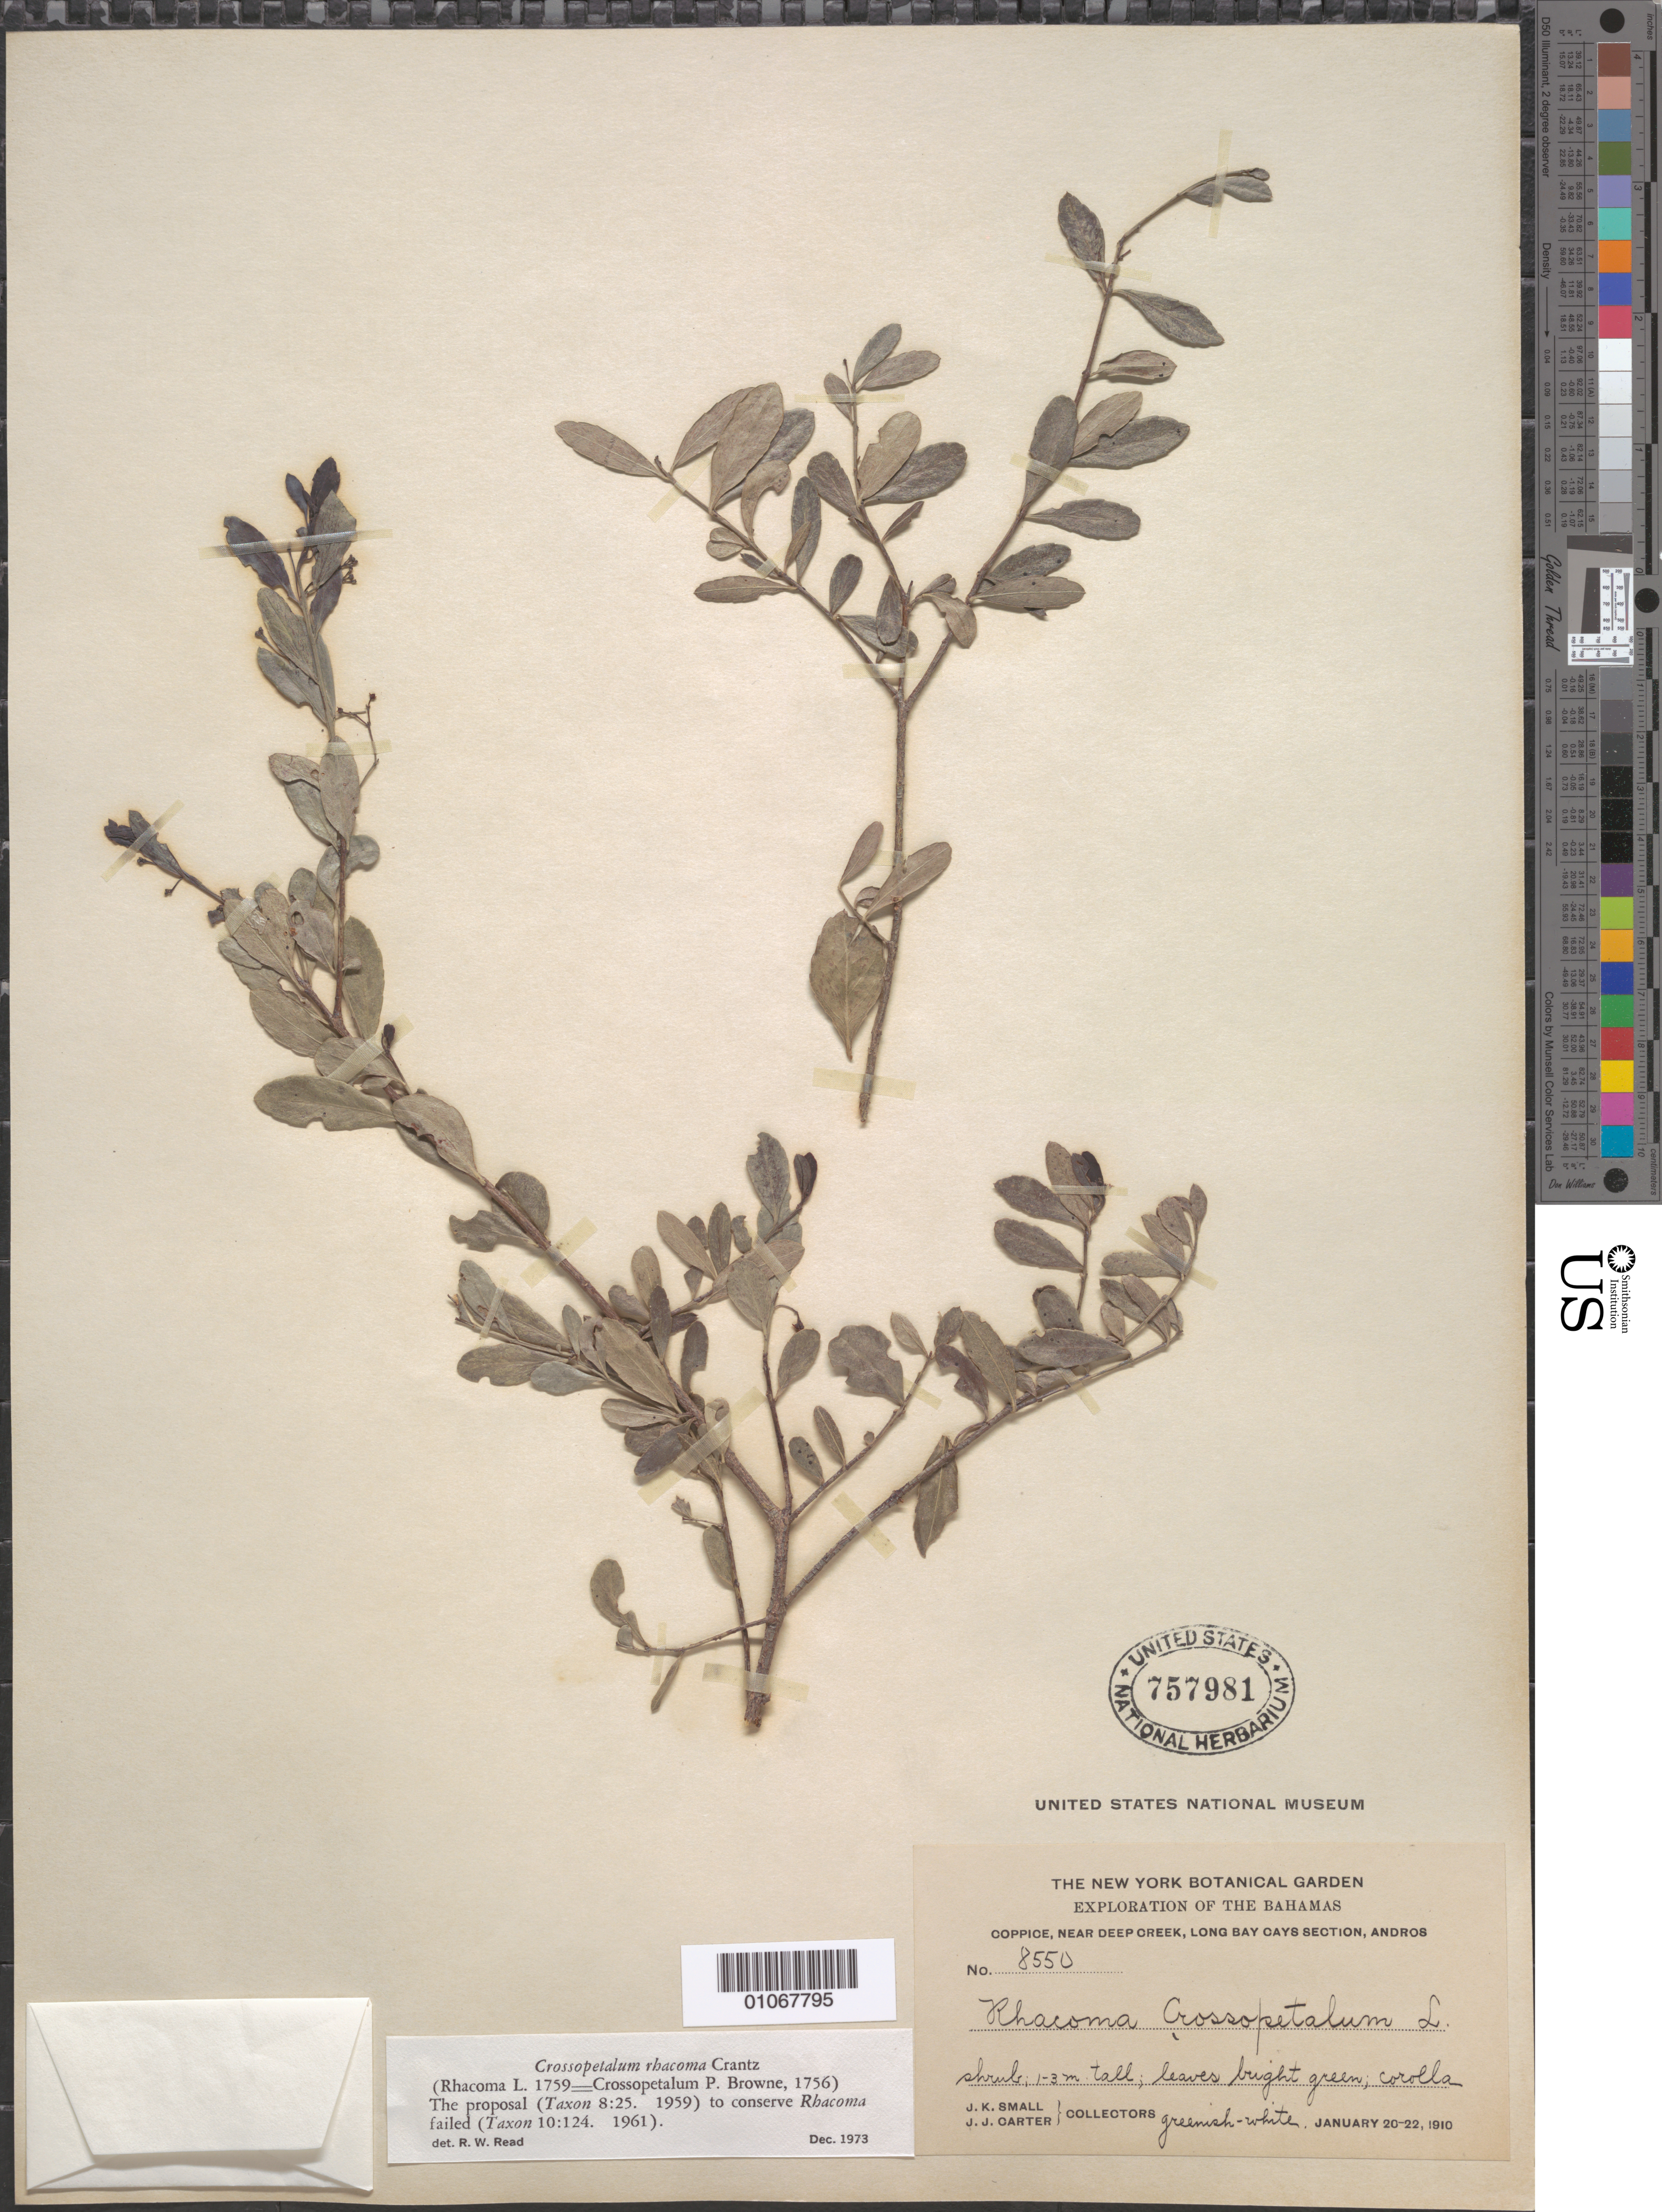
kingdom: Plantae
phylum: Tracheophyta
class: Magnoliopsida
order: Celastrales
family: Celastraceae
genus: Crossopetalum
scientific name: Crossopetalum rhacoma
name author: Crantz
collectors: J. K. Small & J. J. Carter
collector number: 8550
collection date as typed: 20 Jan 1910 to 22 Jan 1910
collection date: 1910-01-20/1910-01-22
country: Bahamas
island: Andros I.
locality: Coppice, near deep creek, long Cay section.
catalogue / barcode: US 757981